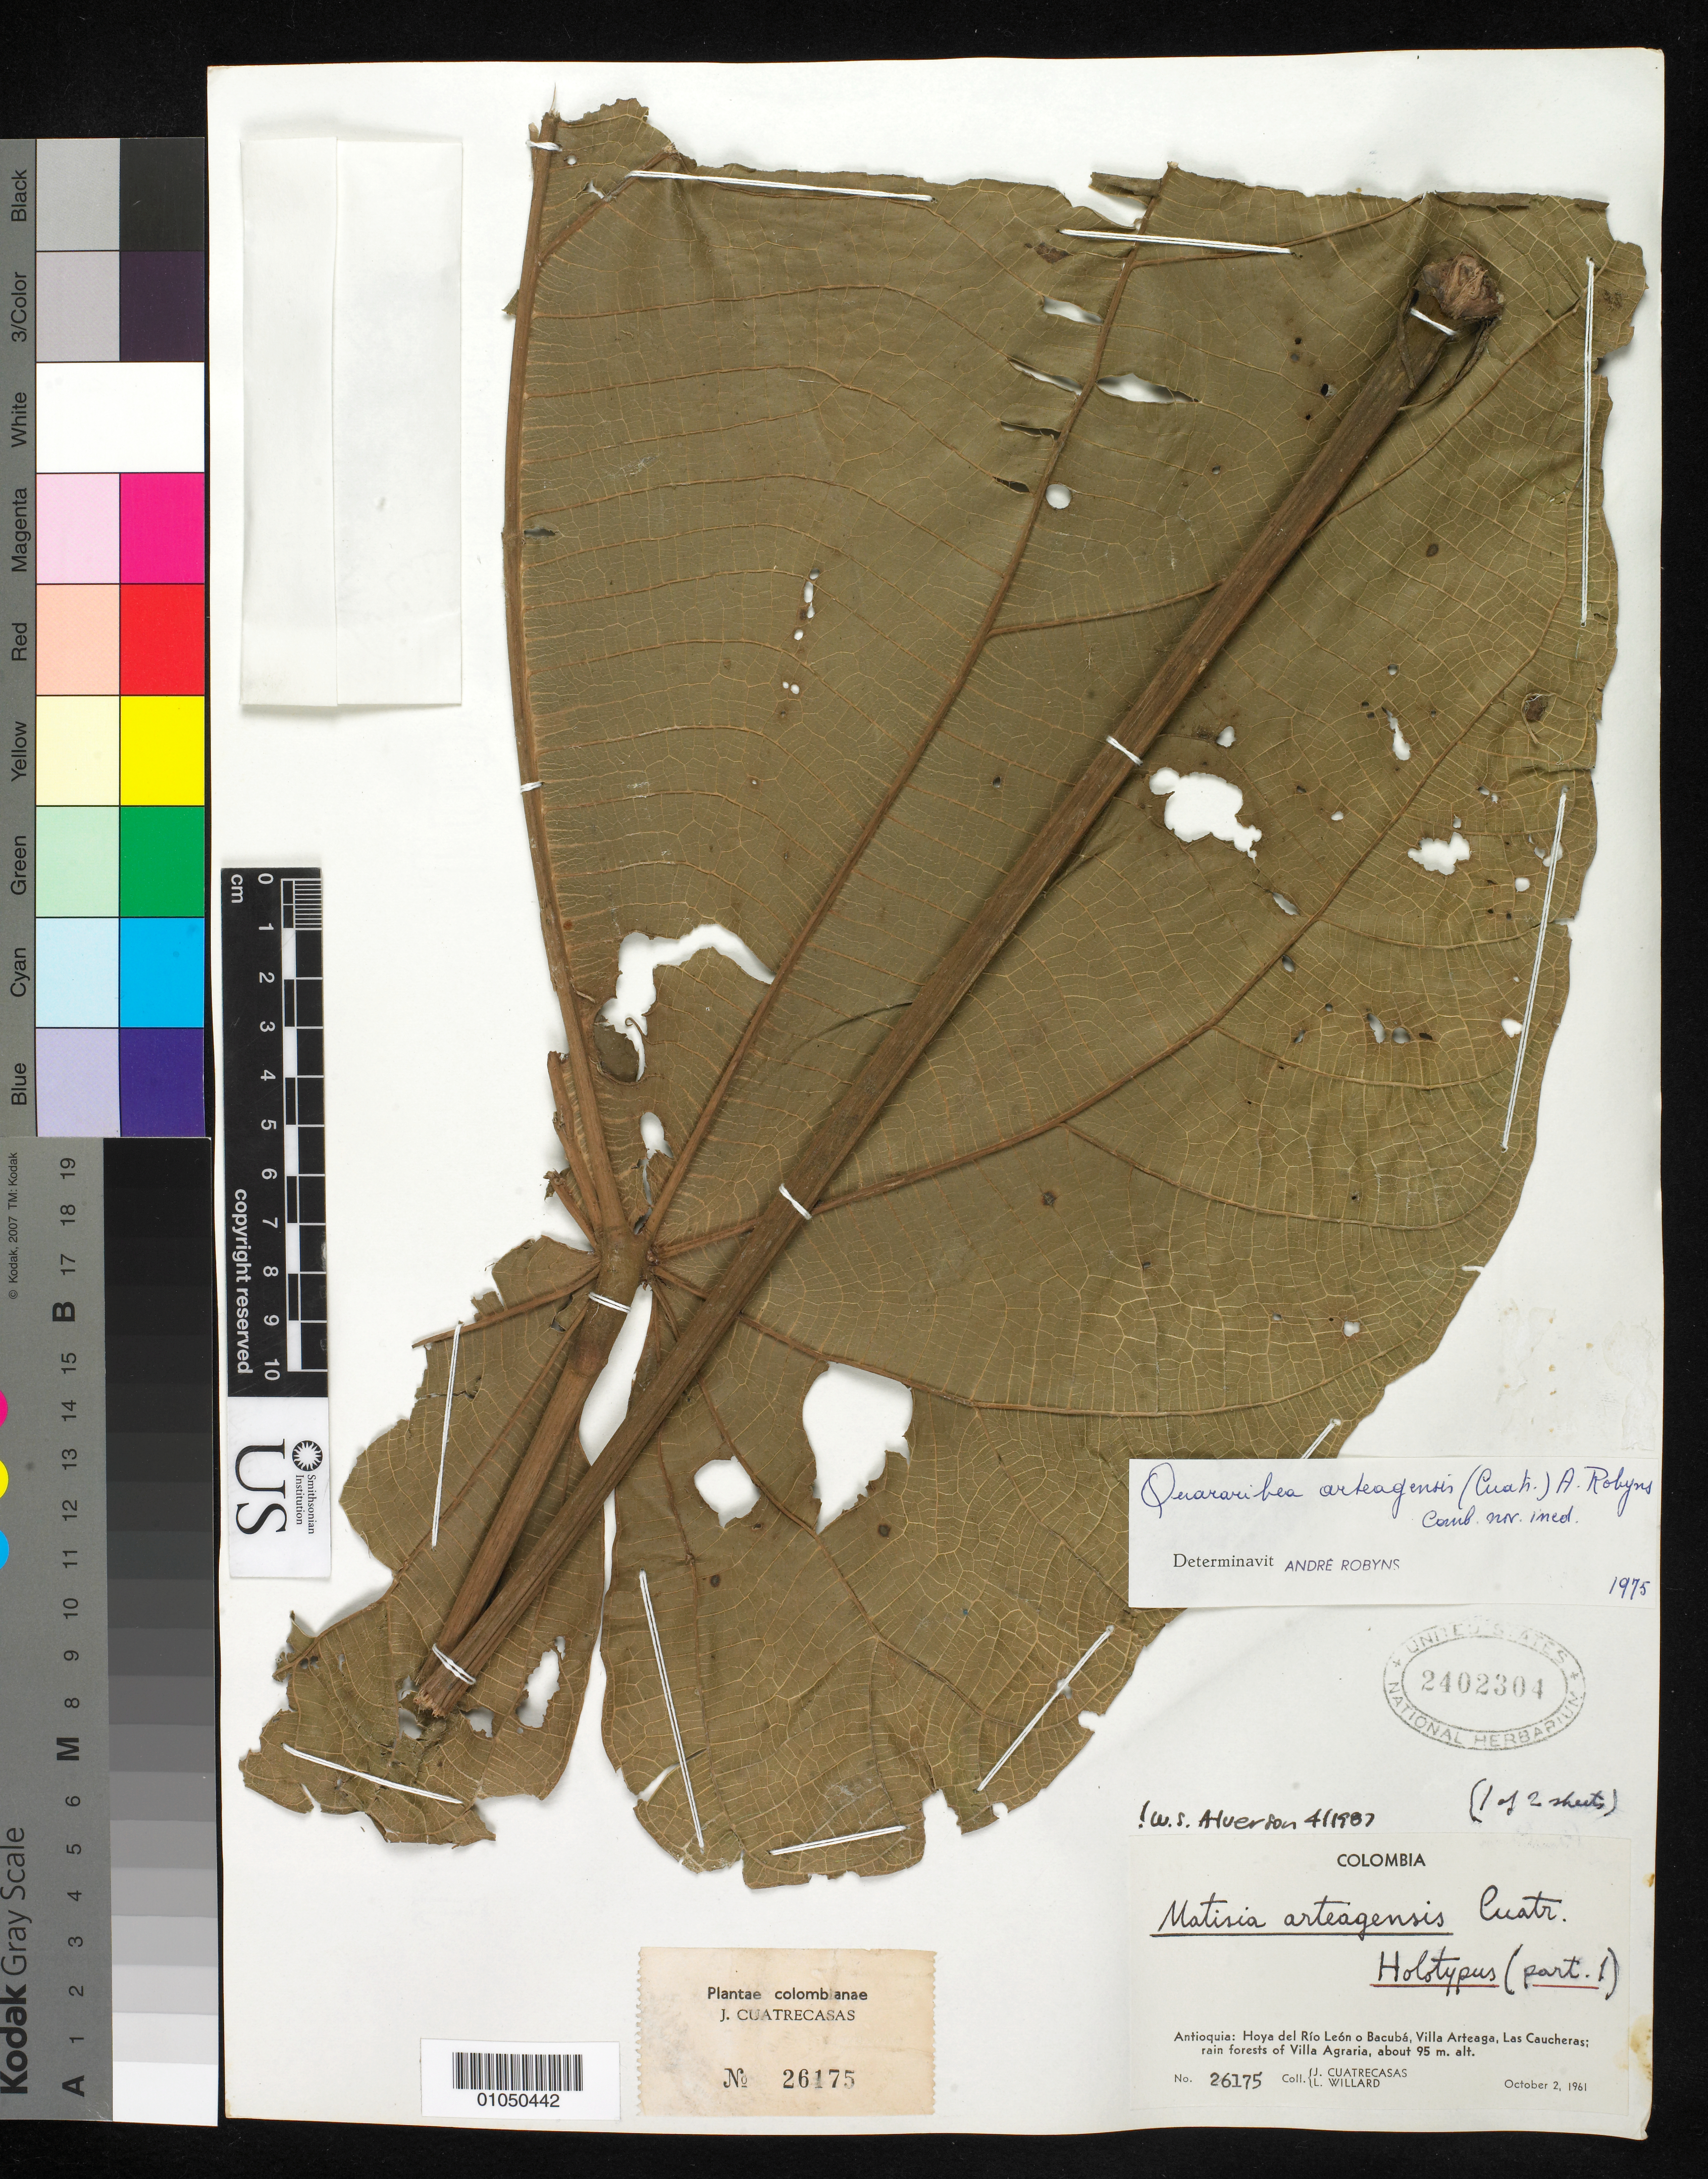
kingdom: Plantae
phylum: Tracheophyta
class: Magnoliopsida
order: Malvales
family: Malvaceae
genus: Matisia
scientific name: Matisia arteagensis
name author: Cuatrec.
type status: Holotype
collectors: J. Cuatrecasas & L. Willard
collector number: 26175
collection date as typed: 02 Oct 1961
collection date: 1961-10-02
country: Colombia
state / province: Antioquia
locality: Hoya del Rio León o Bacubá, Villa Argeaga, Las Caucheras; rain forests of Villa Agraria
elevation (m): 95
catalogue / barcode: US 2402304